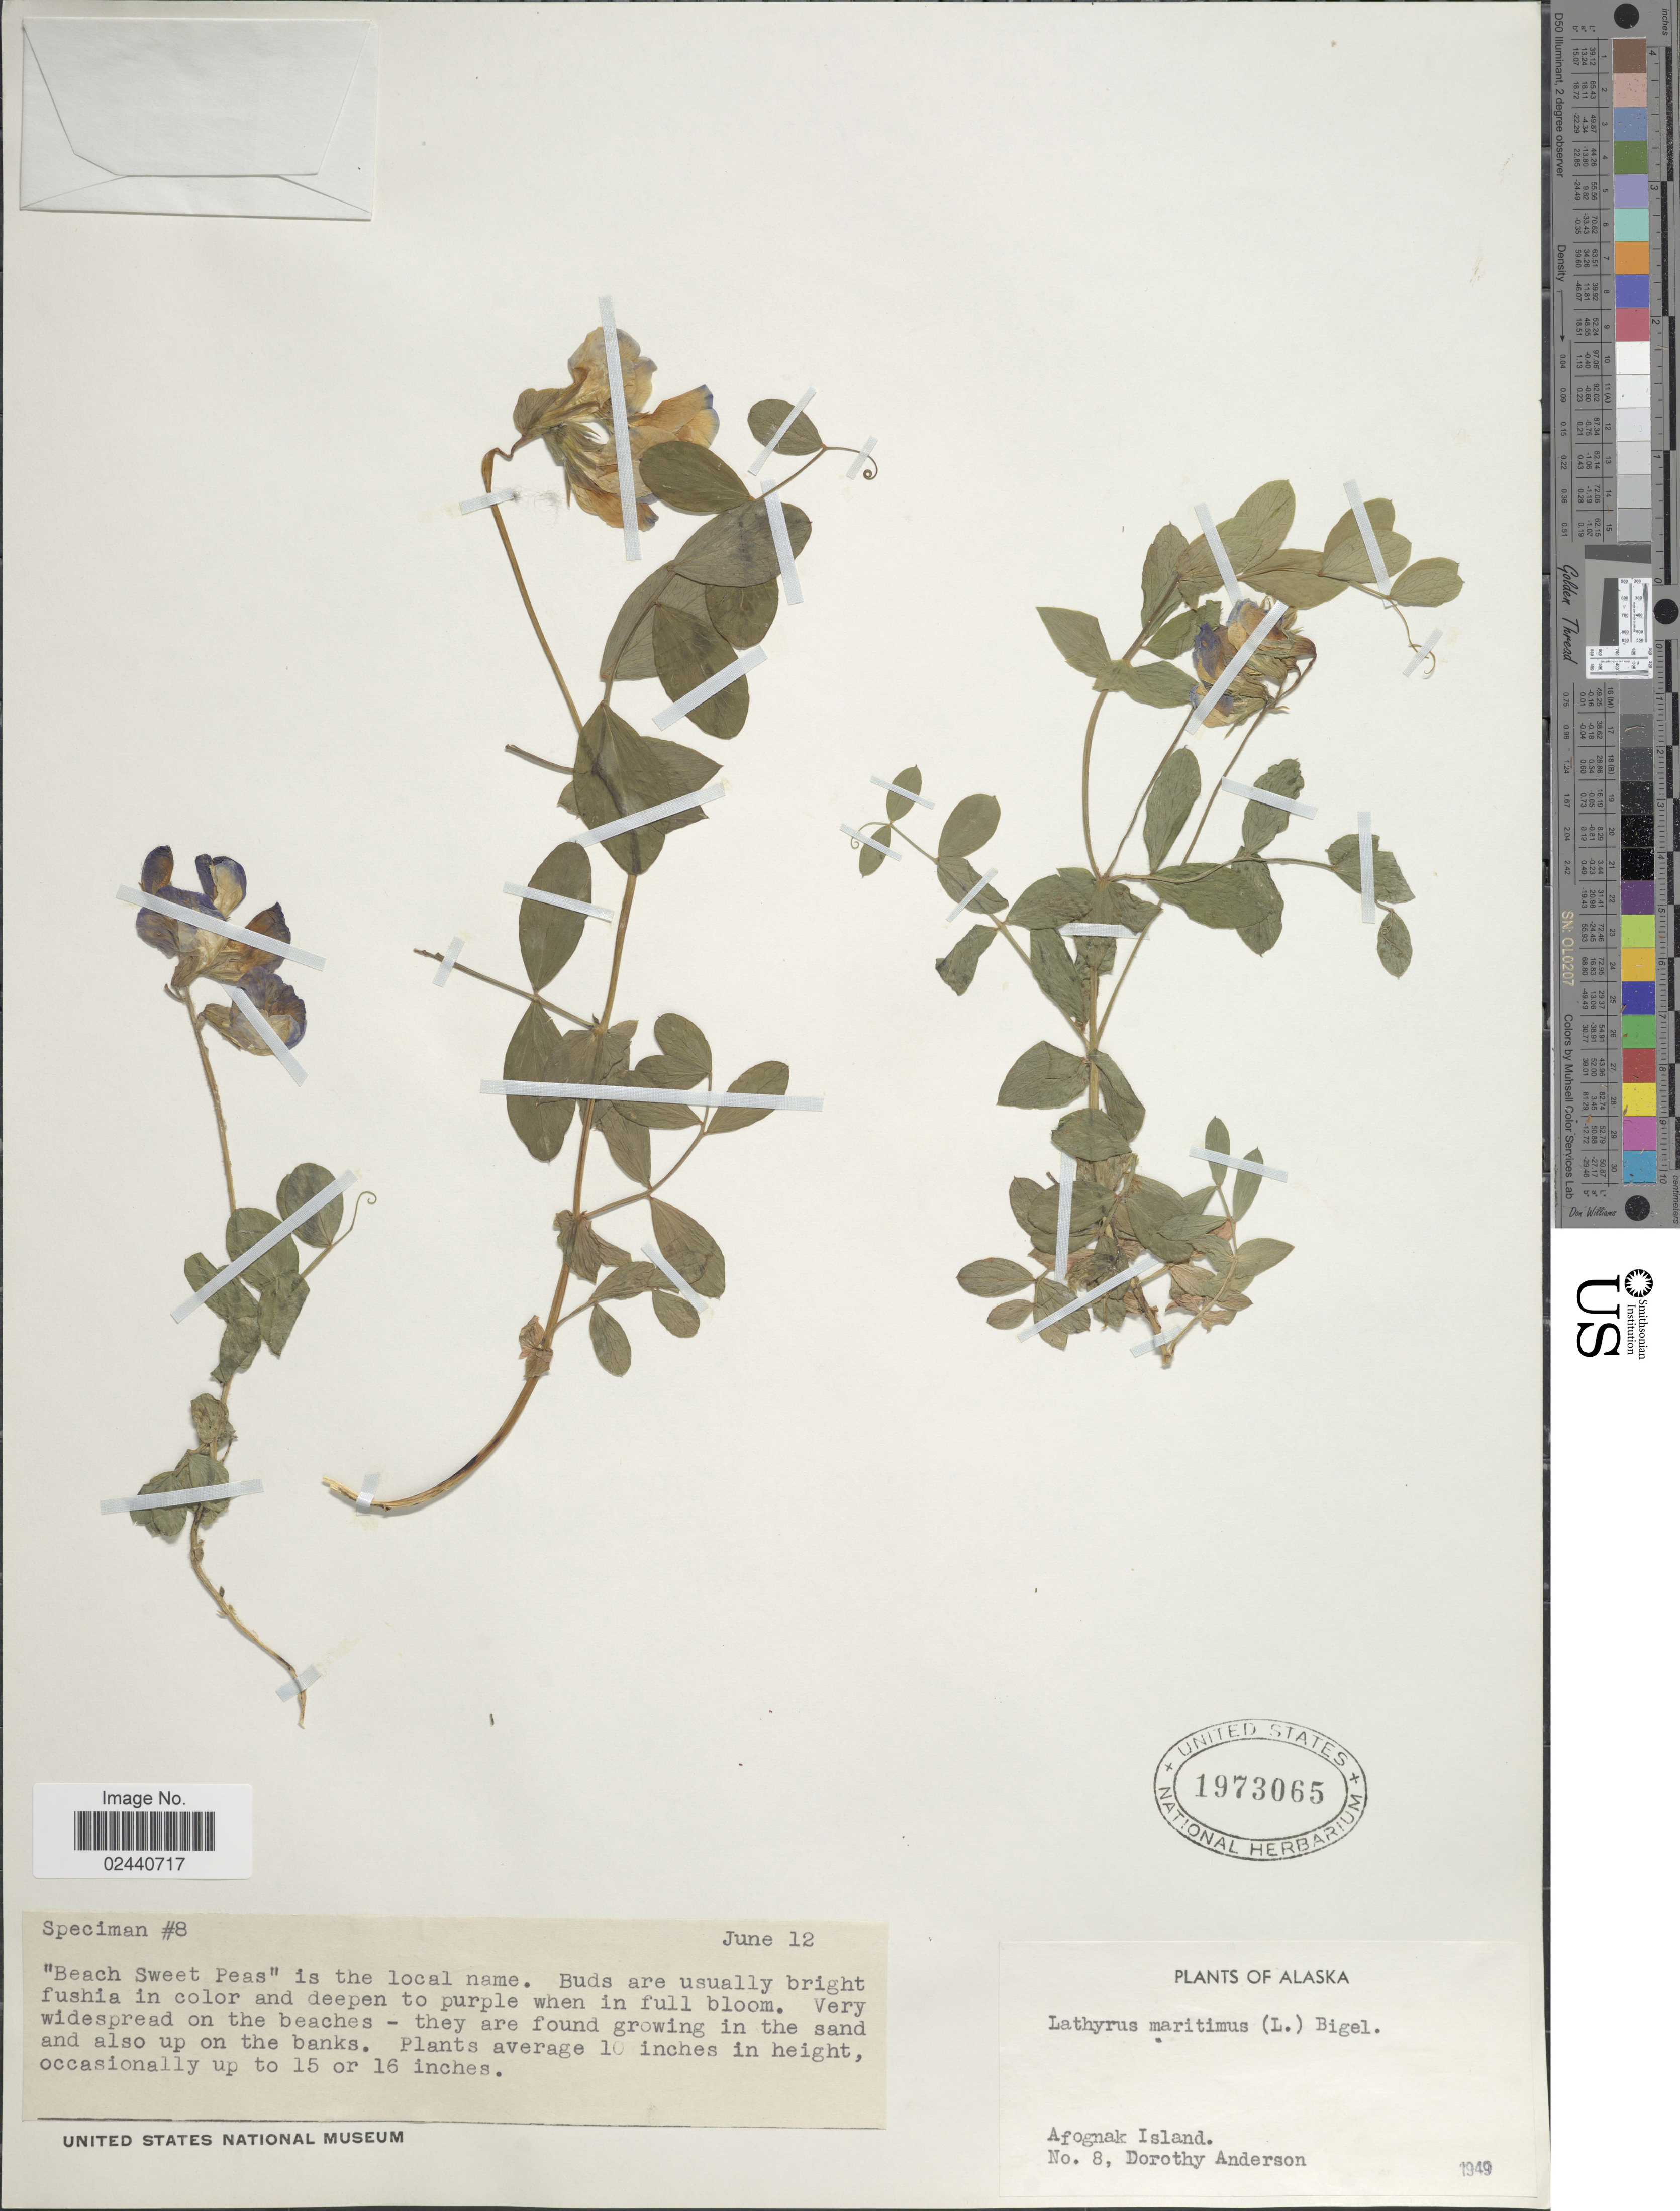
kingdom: Plantae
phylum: Tracheophyta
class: Magnoliopsida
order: Fabales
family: Fabaceae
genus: Lathyrus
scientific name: Lathyrus japonicus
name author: Willd.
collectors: D. Anderson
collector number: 8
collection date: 1949-06-12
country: United States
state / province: Alaska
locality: Afognak Island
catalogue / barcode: US 1973065